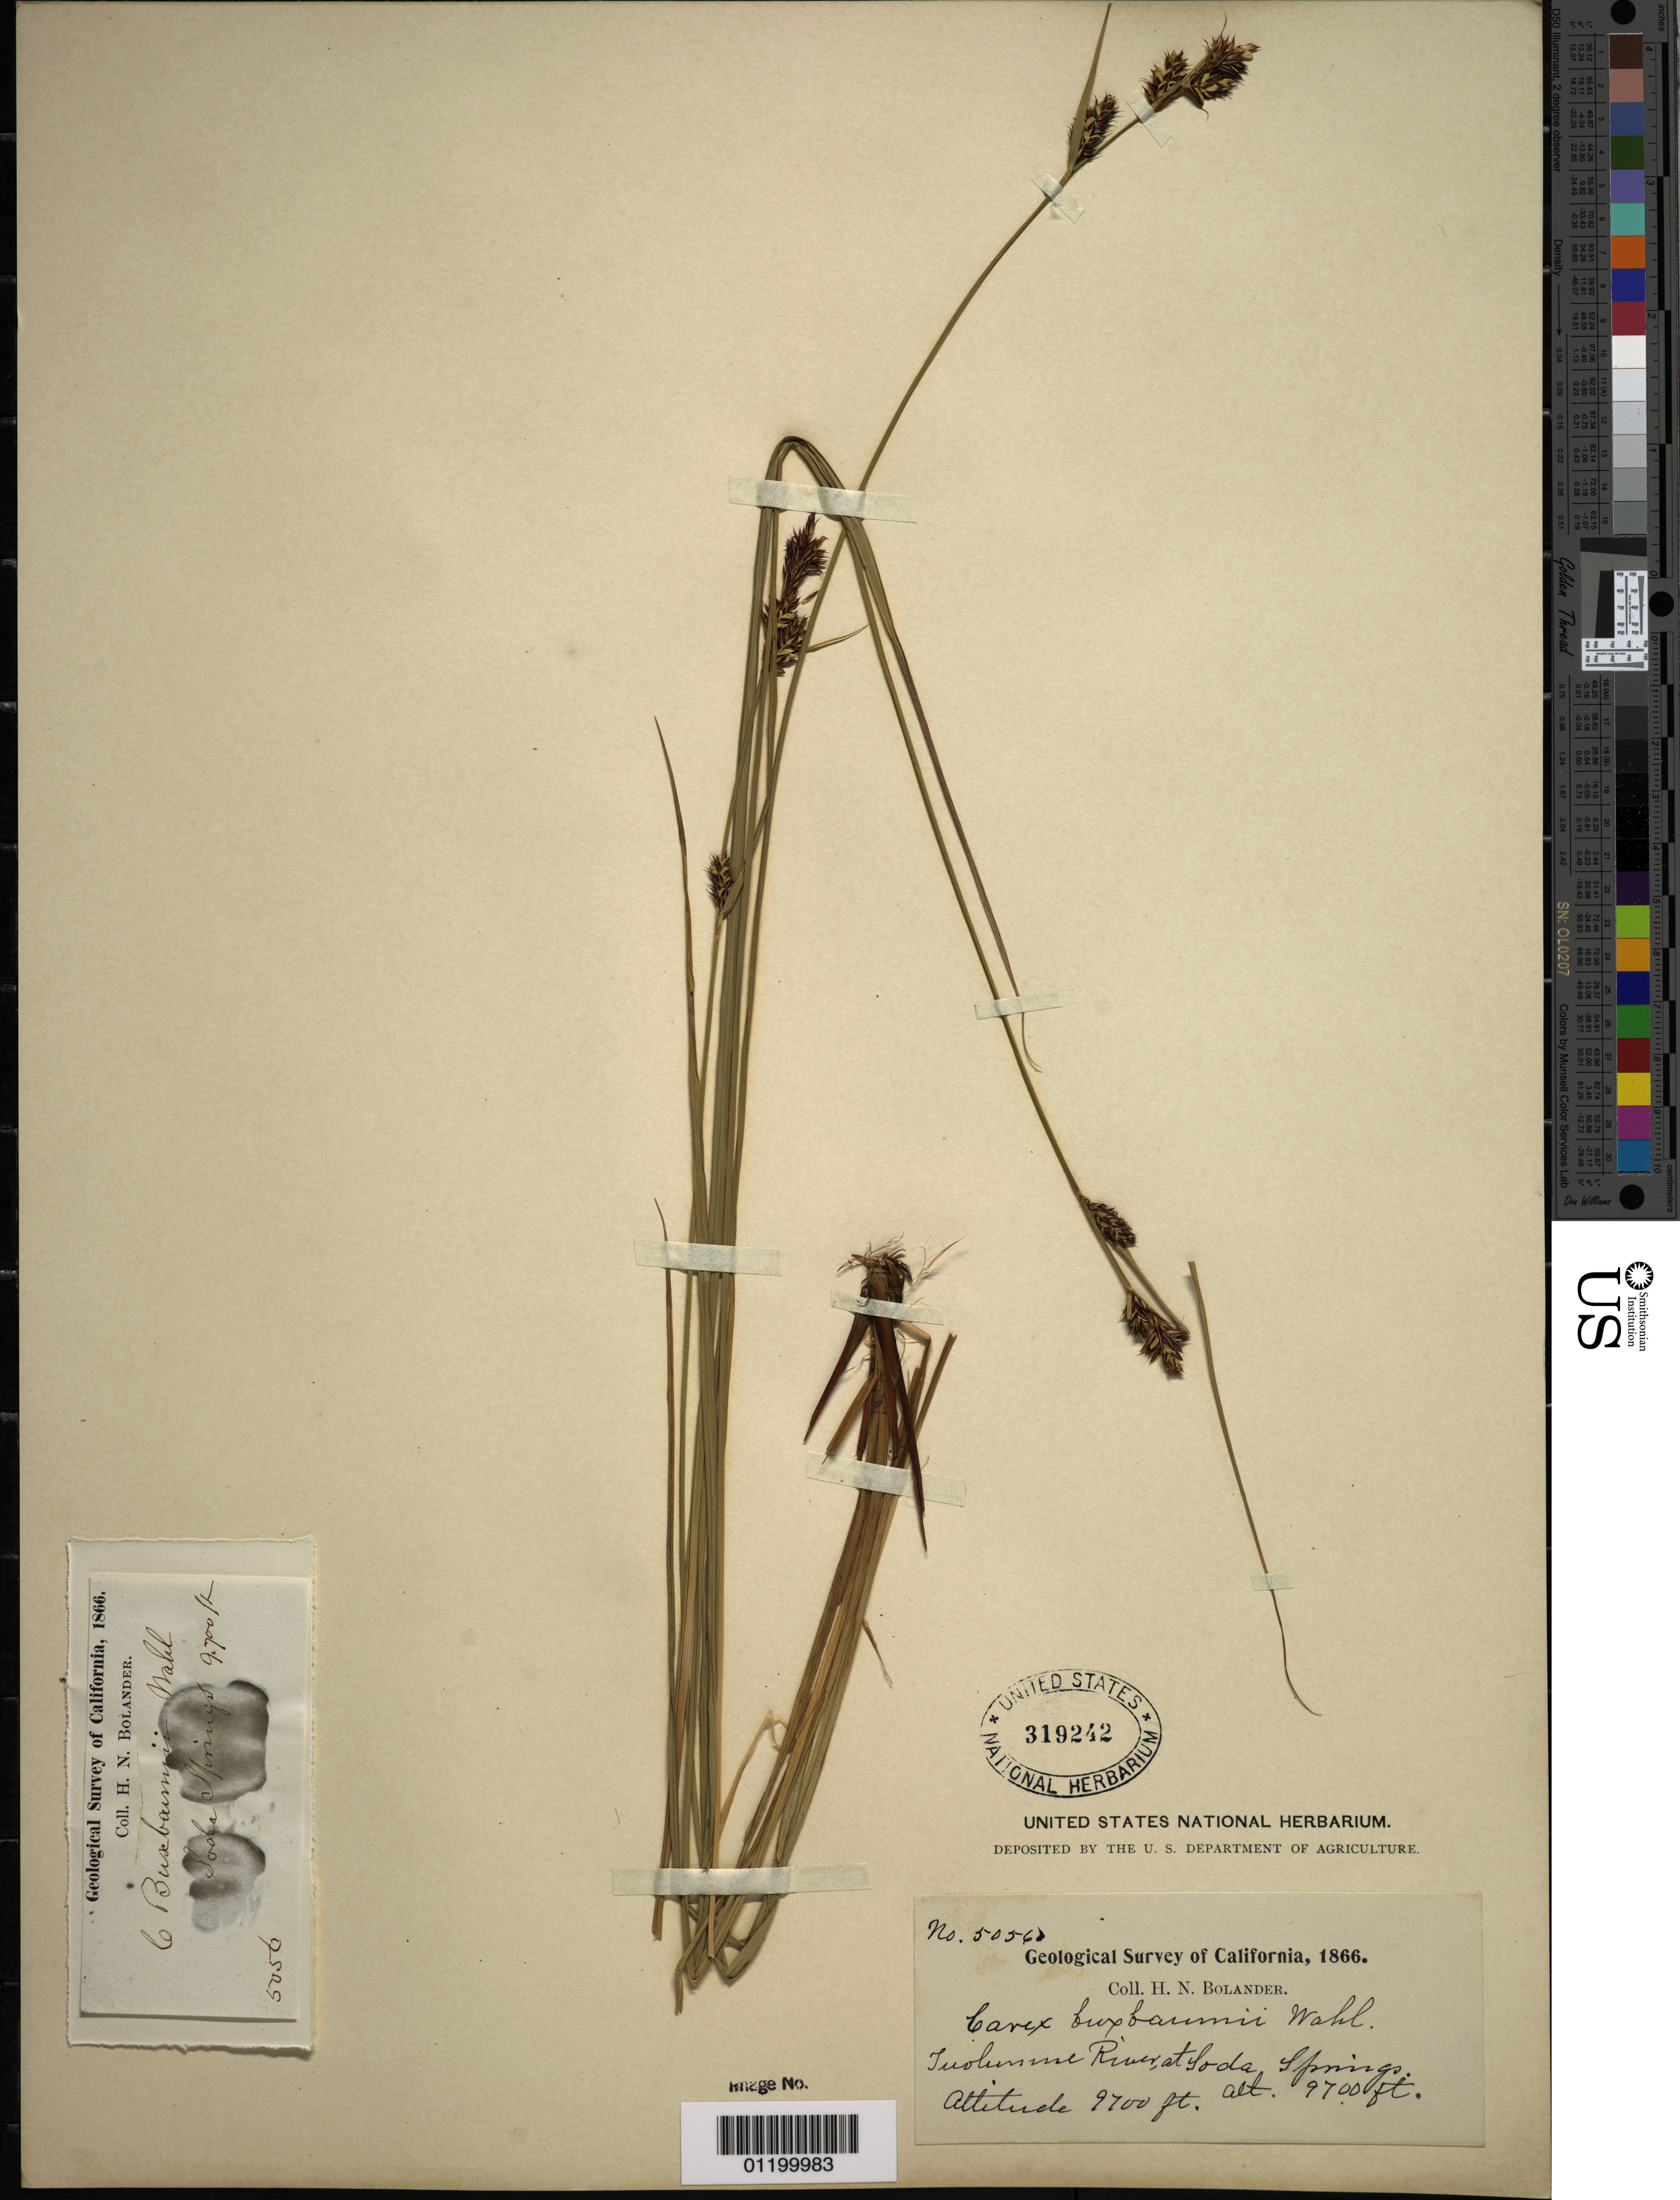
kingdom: Plantae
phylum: Tracheophyta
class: Liliopsida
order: Poales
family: Cyperaceae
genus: Carex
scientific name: Carex buxbaumii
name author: Wahlenb.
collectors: H. Bolander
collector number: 5056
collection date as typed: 1866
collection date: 1866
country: United States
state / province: California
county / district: Tuolumne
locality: Tuolumne River, at Soda Spring.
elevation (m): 2957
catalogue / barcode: US 319242